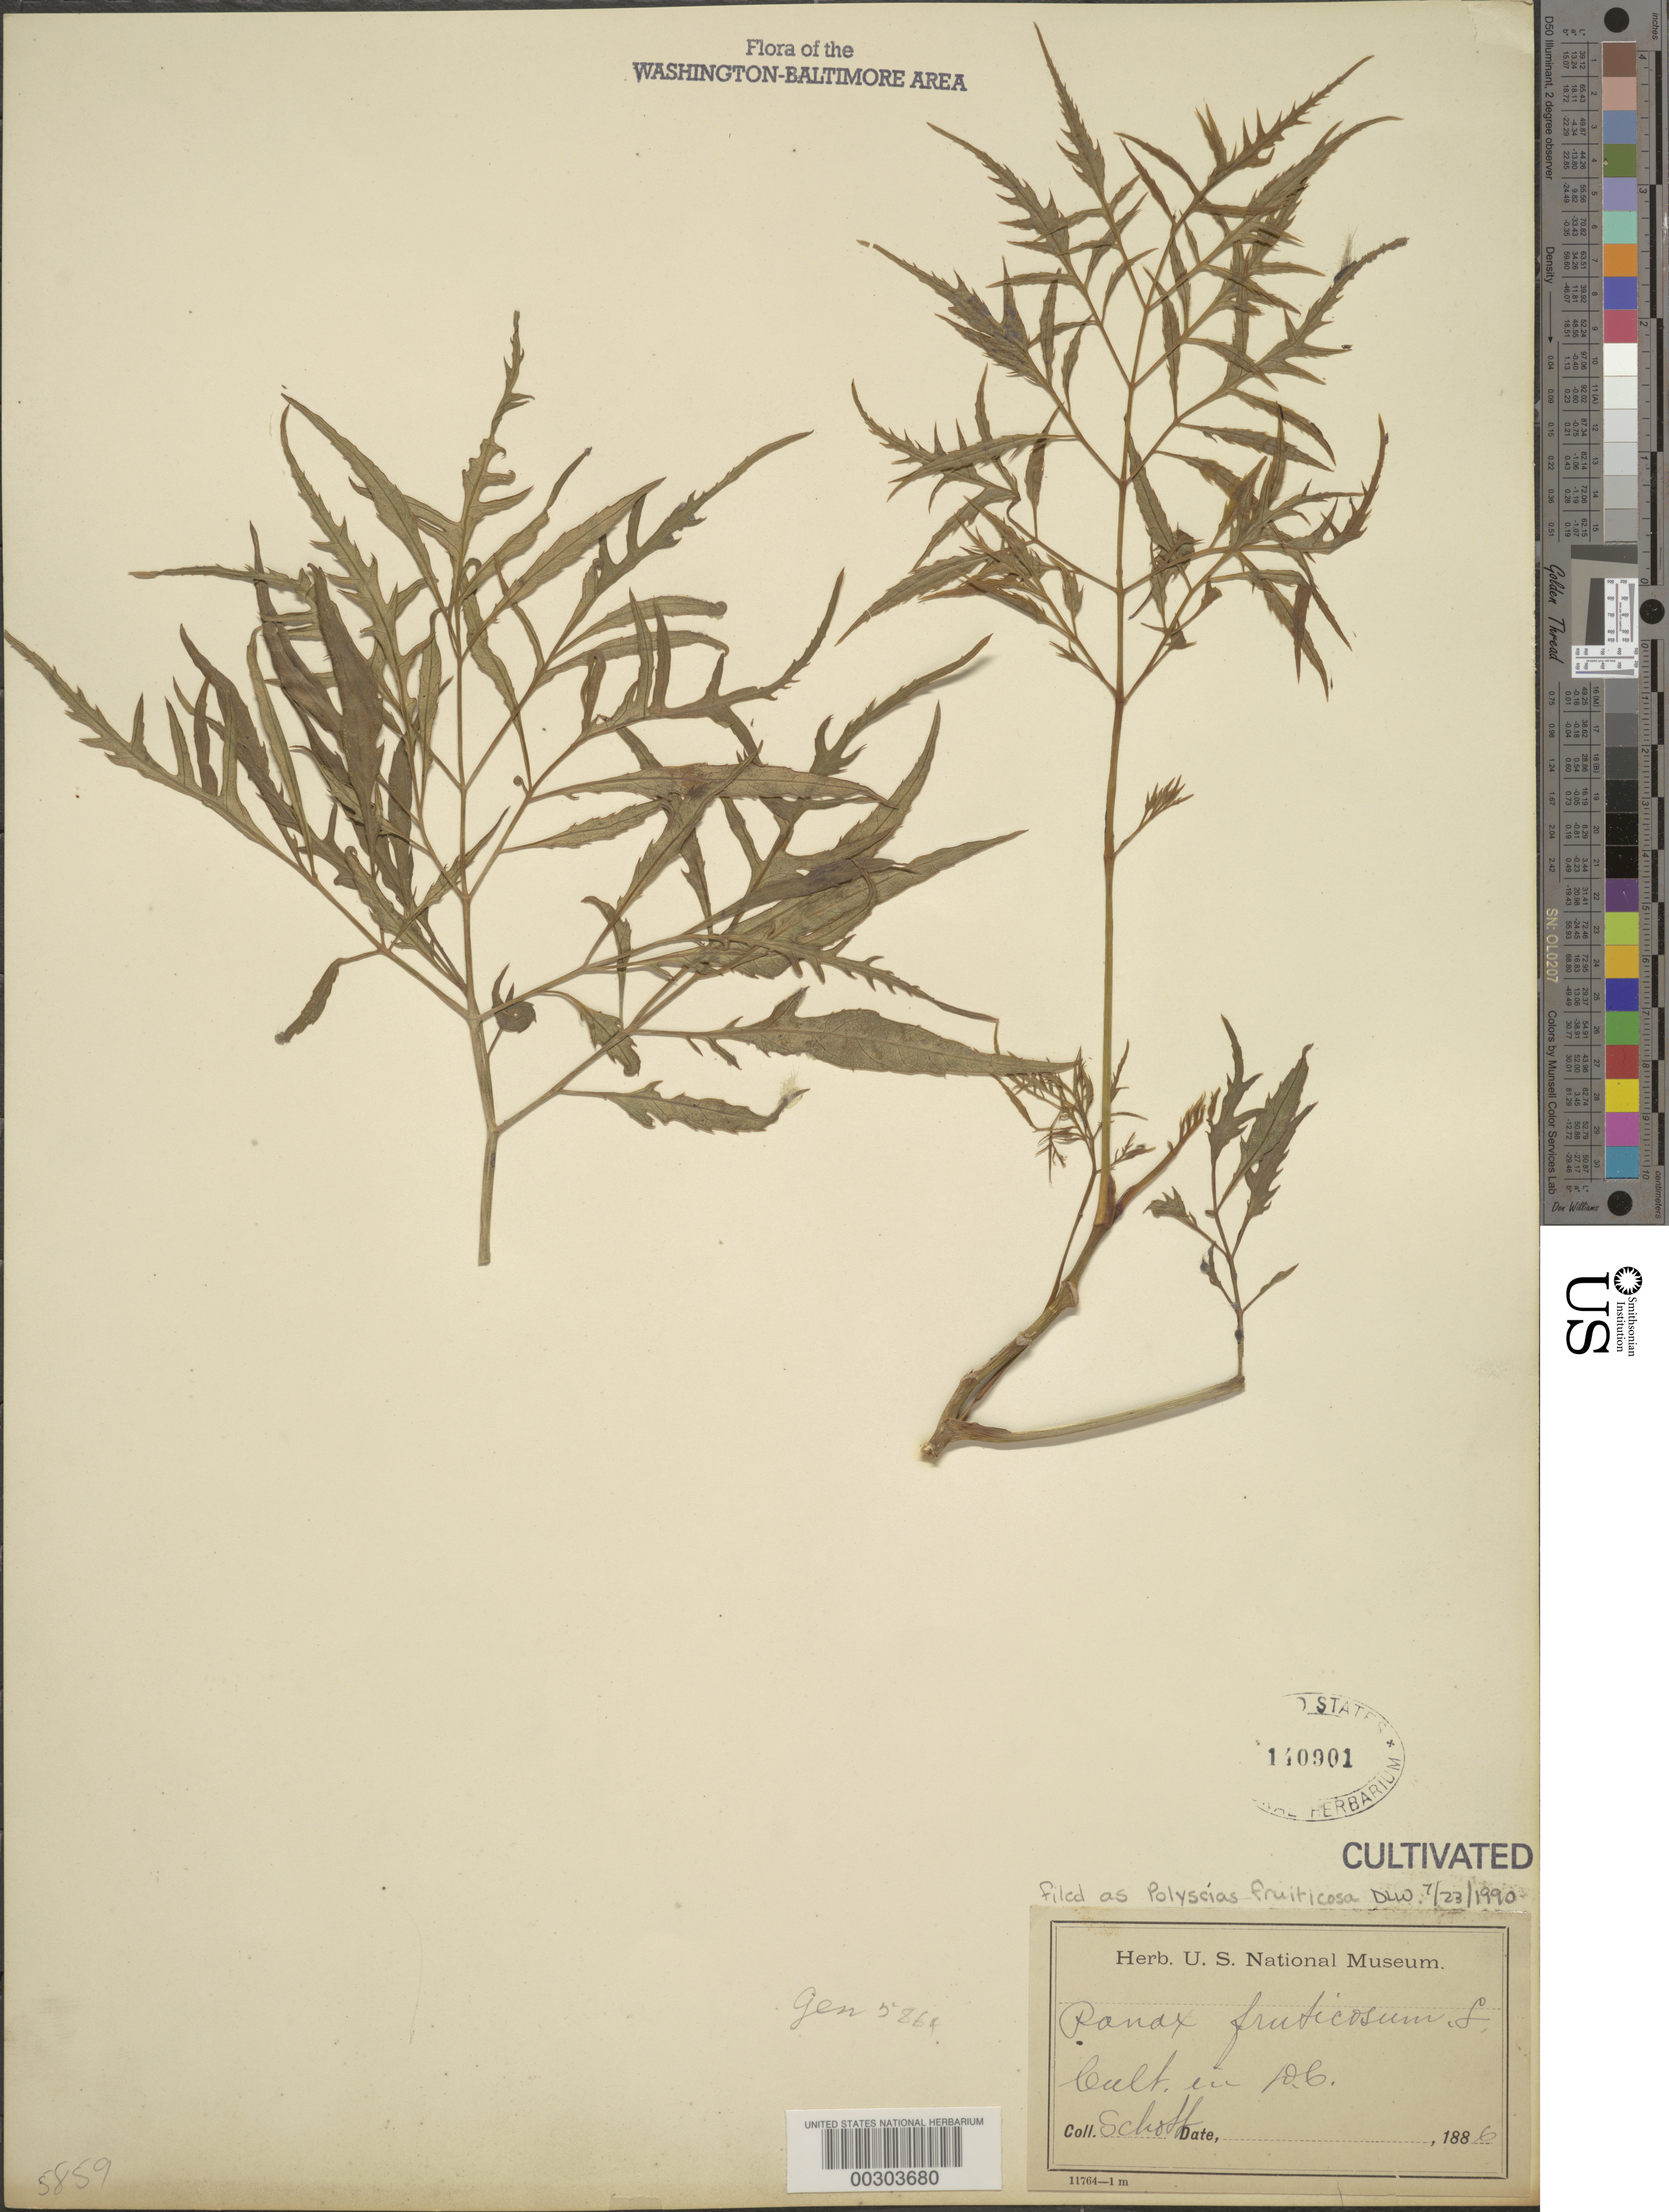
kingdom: Plantae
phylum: Tracheophyta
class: Magnoliopsida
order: Apiales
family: Araliaceae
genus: Polyscias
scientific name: Polyscias fruticosa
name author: (L.) Harms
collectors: A. L. Schott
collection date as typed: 1886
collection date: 1886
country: United States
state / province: District of Columbia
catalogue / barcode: US 140901